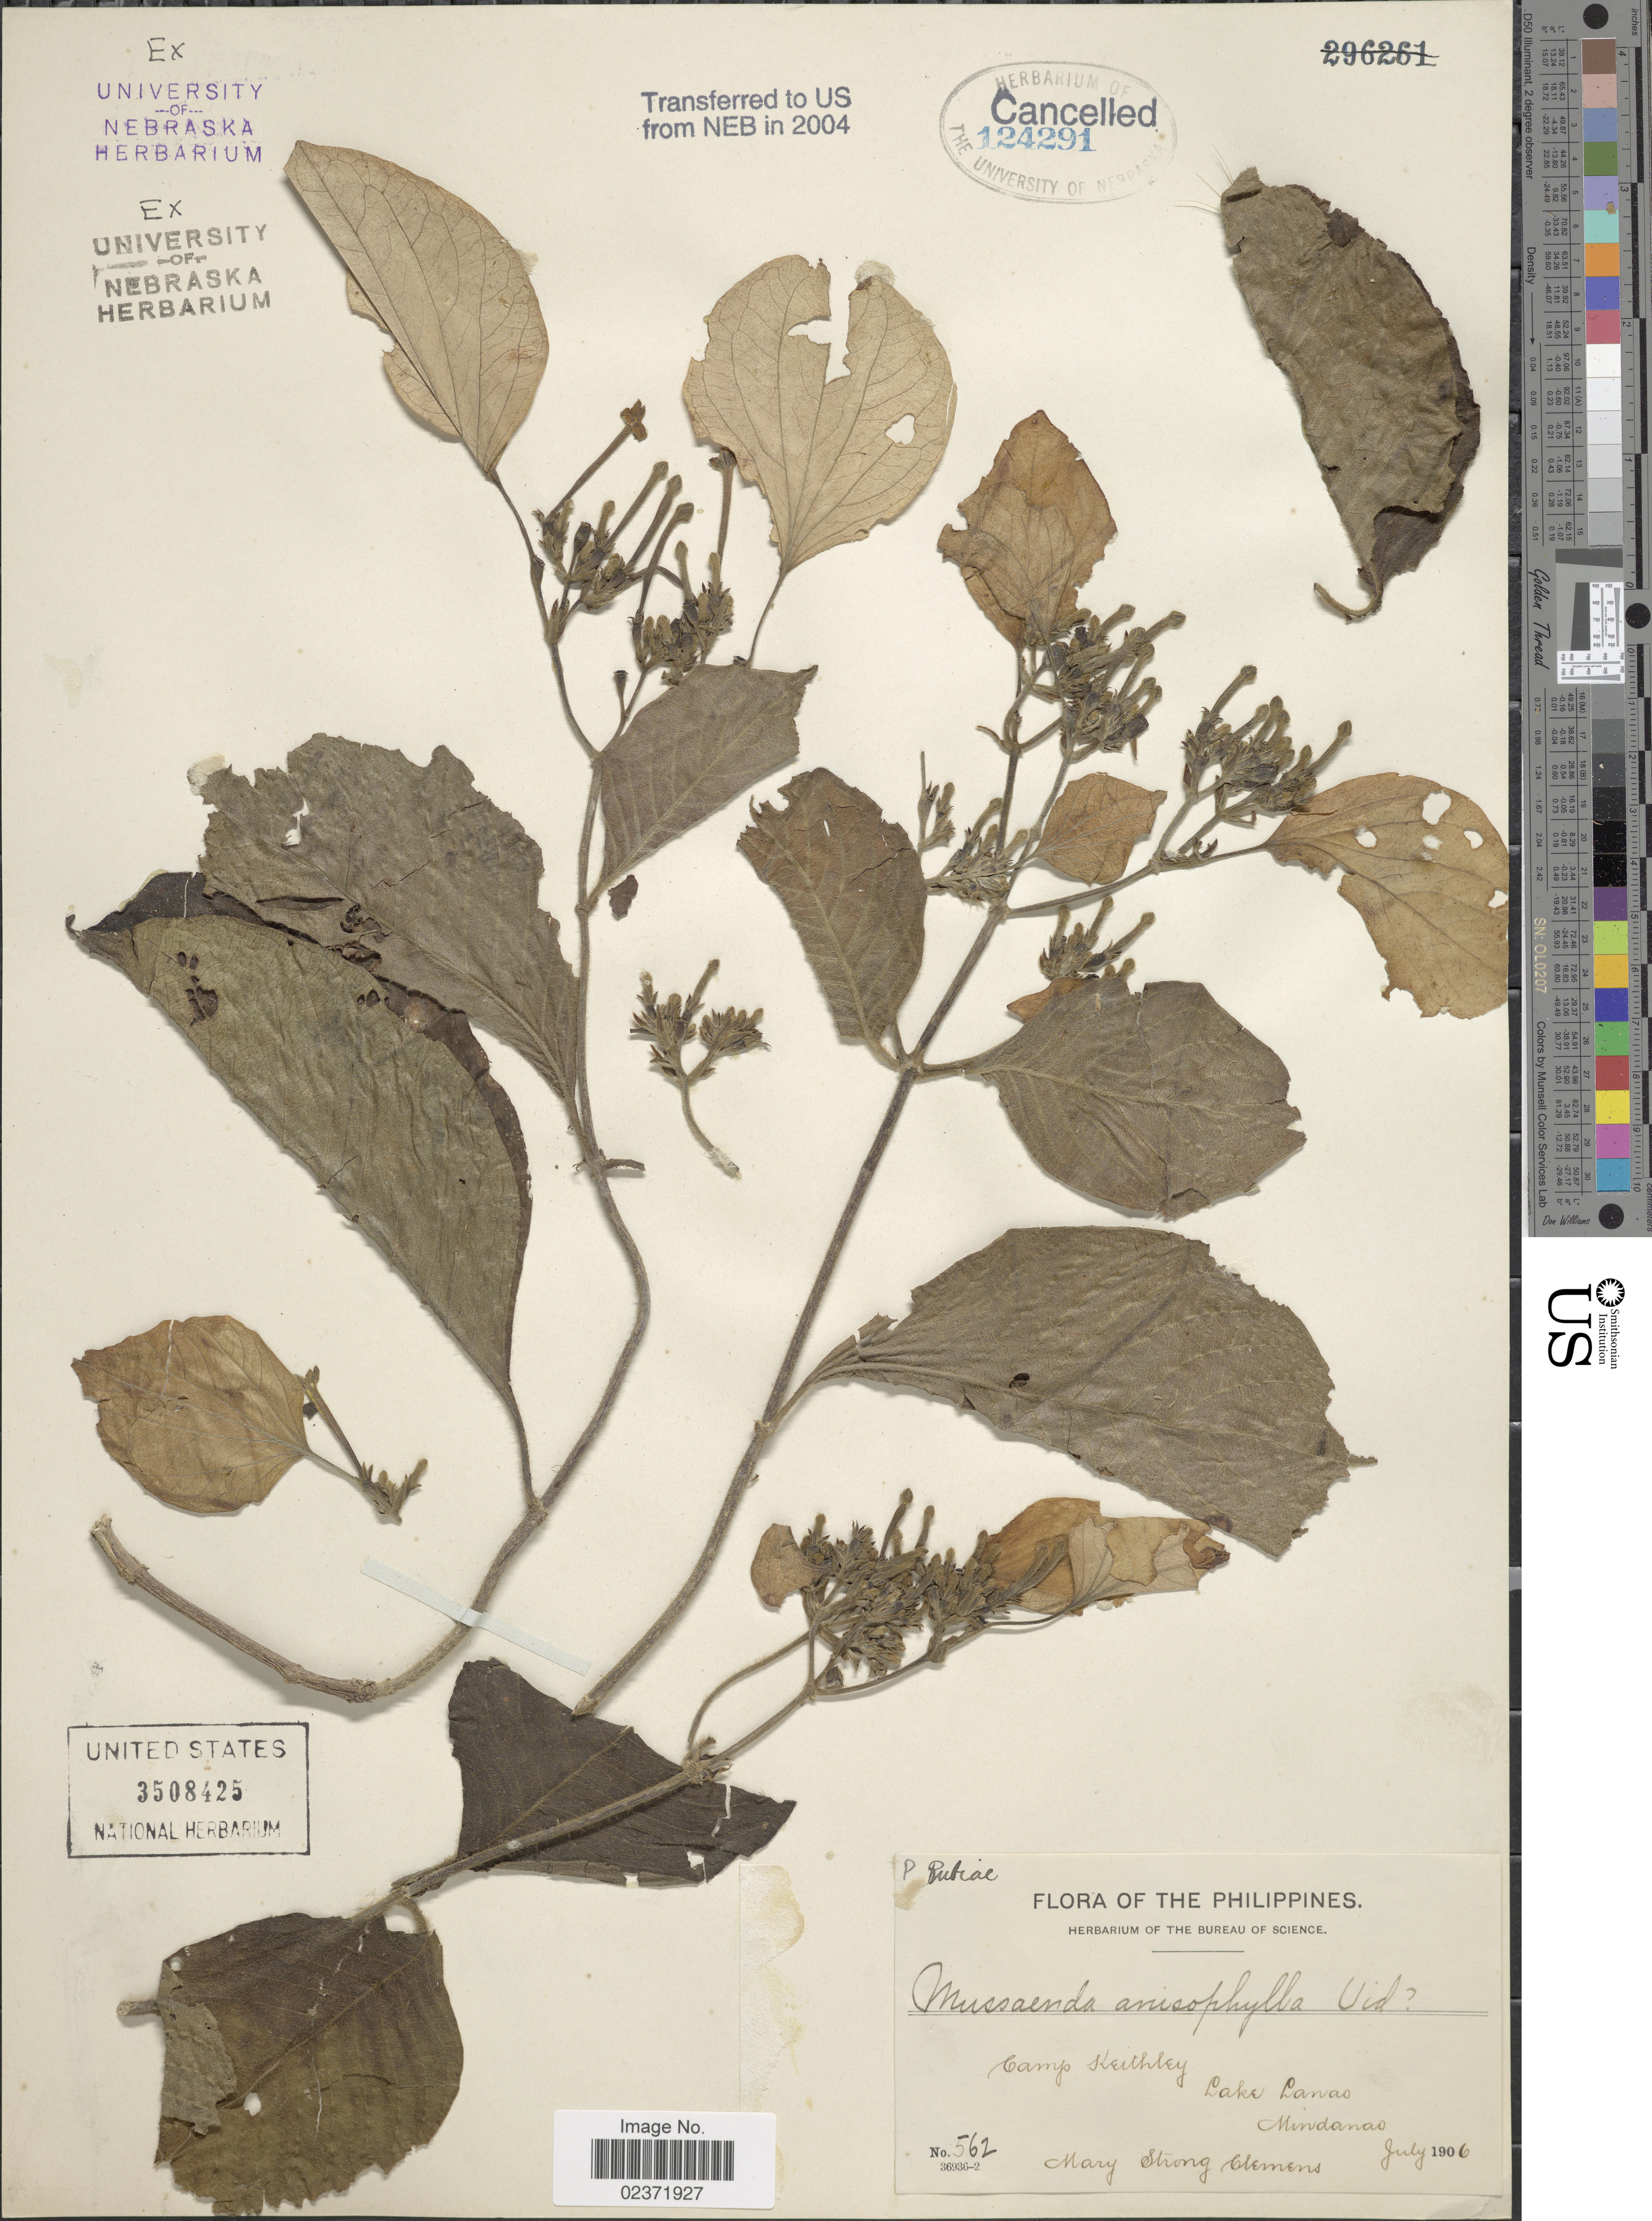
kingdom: Plantae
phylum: Tracheophyta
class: Magnoliopsida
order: Gentianales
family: Rubiaceae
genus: Mussaenda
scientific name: Mussaenda anisophylla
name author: S. Vidal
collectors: M. S. Clemens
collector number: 562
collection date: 1906-07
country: Philippines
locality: Camp Keithley, Lake Lanao, Mindanao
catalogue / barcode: US 3508425